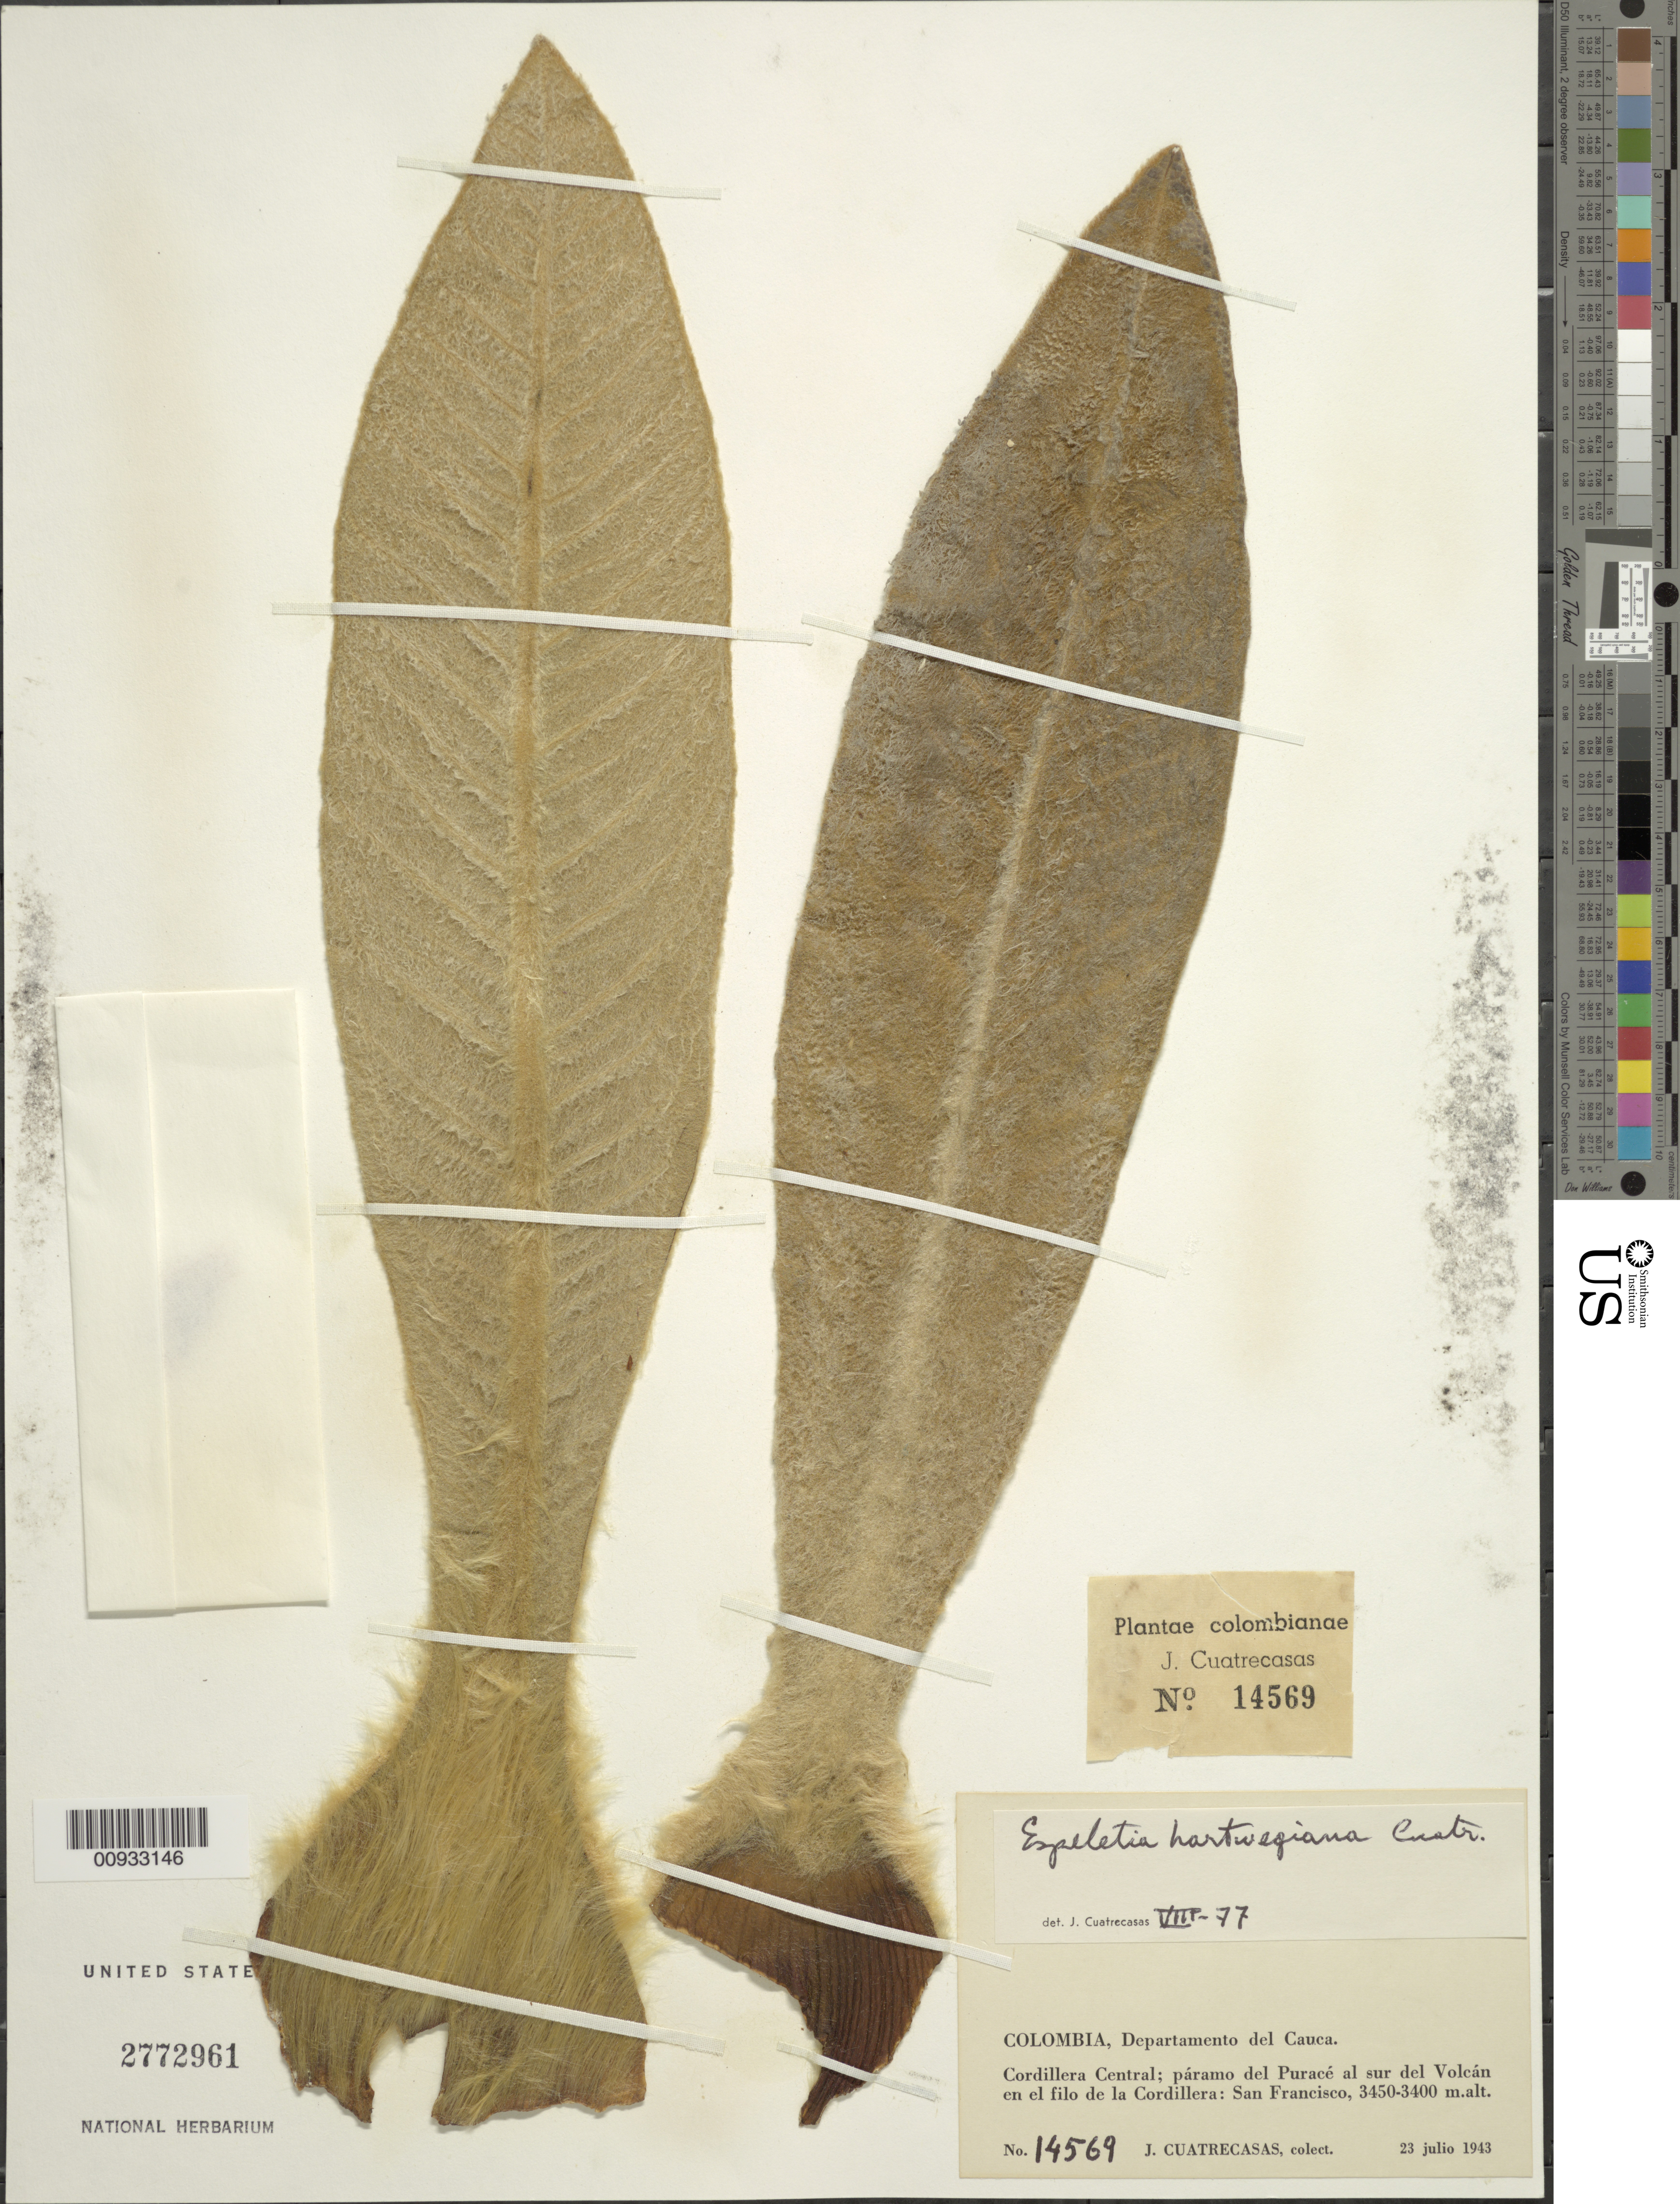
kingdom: Plantae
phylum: Tracheophyta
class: Magnoliopsida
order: Asterales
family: Asteraceae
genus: Espeletia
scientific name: Espeletia hartwegiana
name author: Sch. Bip. ex Cuatrec.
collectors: J. Cuatrecasas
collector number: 14569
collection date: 1943-07-23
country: Colombia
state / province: Cauca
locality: Cordillera Central, eastern slopes of Paramo del Purace al sur del Volcan en el filo de la Cordillera: San Francisco.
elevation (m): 3400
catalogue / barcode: US 2772961